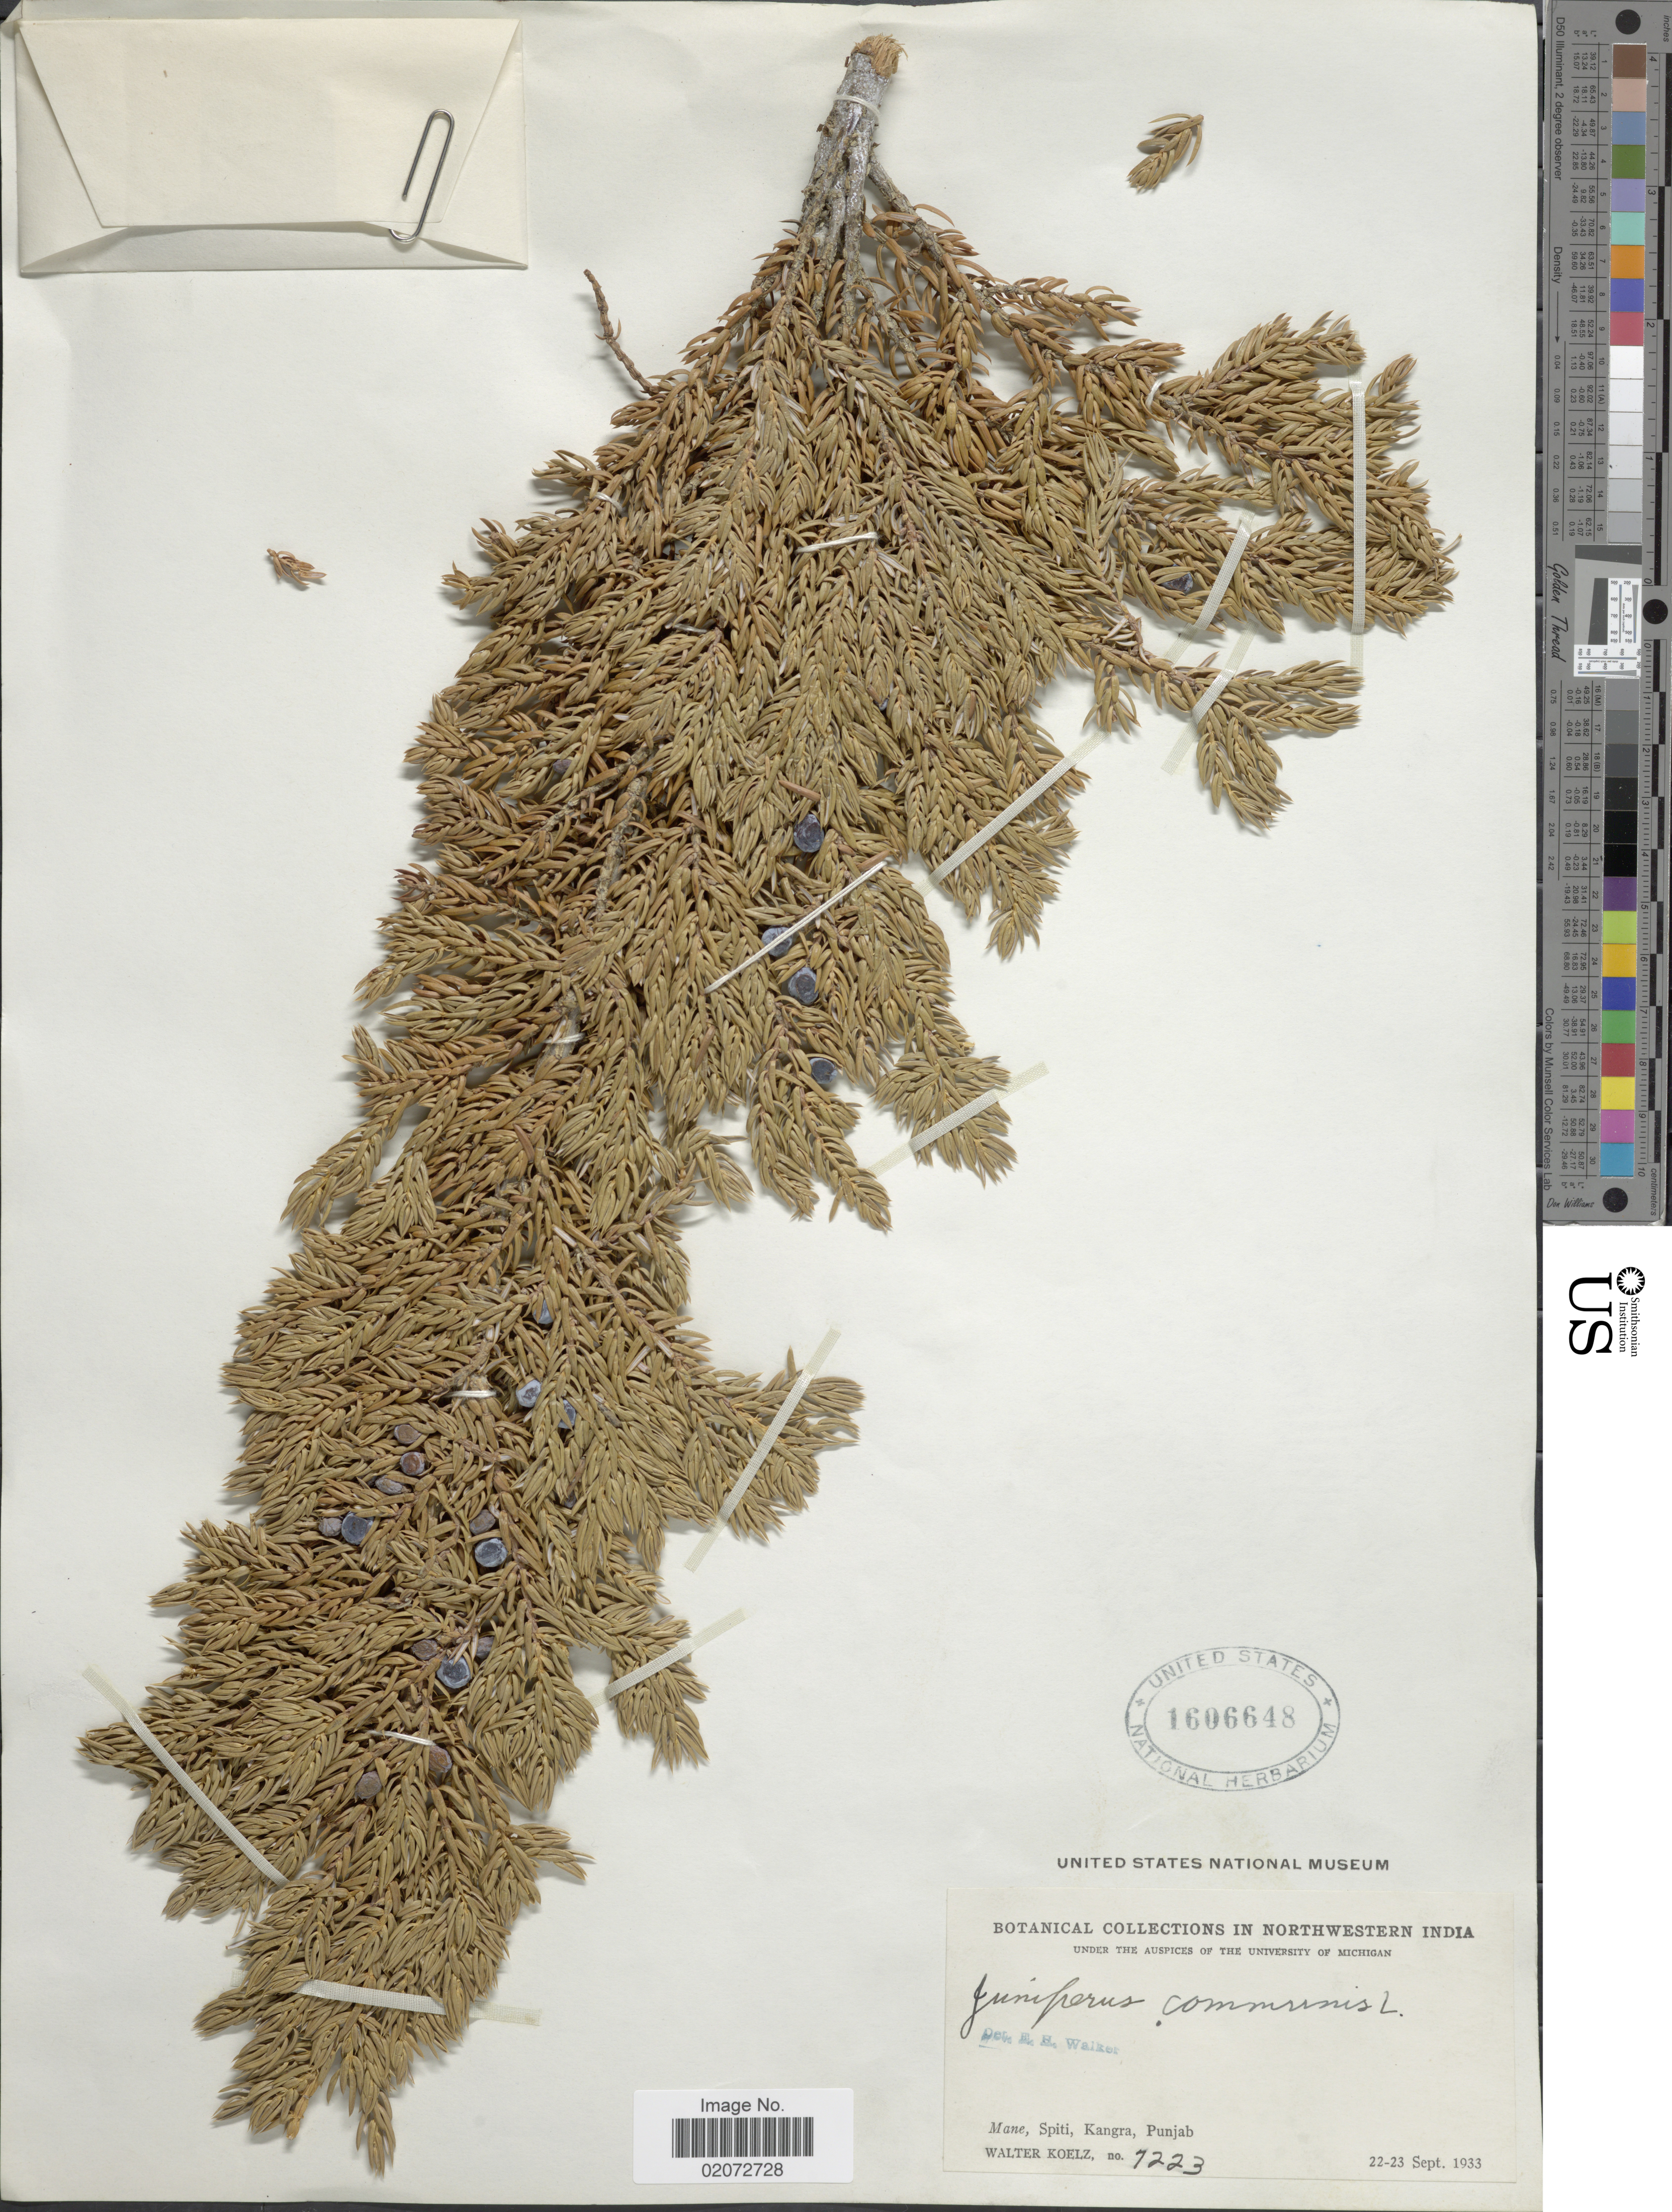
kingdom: Plantae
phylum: Tracheophyta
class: Pinopsida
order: Pinales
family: Cupressaceae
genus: Juniperus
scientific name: Juniperus communis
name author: L.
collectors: W. N. Koelz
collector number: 7223*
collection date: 1933-09-22/1933-09-23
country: India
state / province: Punjab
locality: Mane, Spiti, Kangra, Punjab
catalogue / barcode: US 1606648